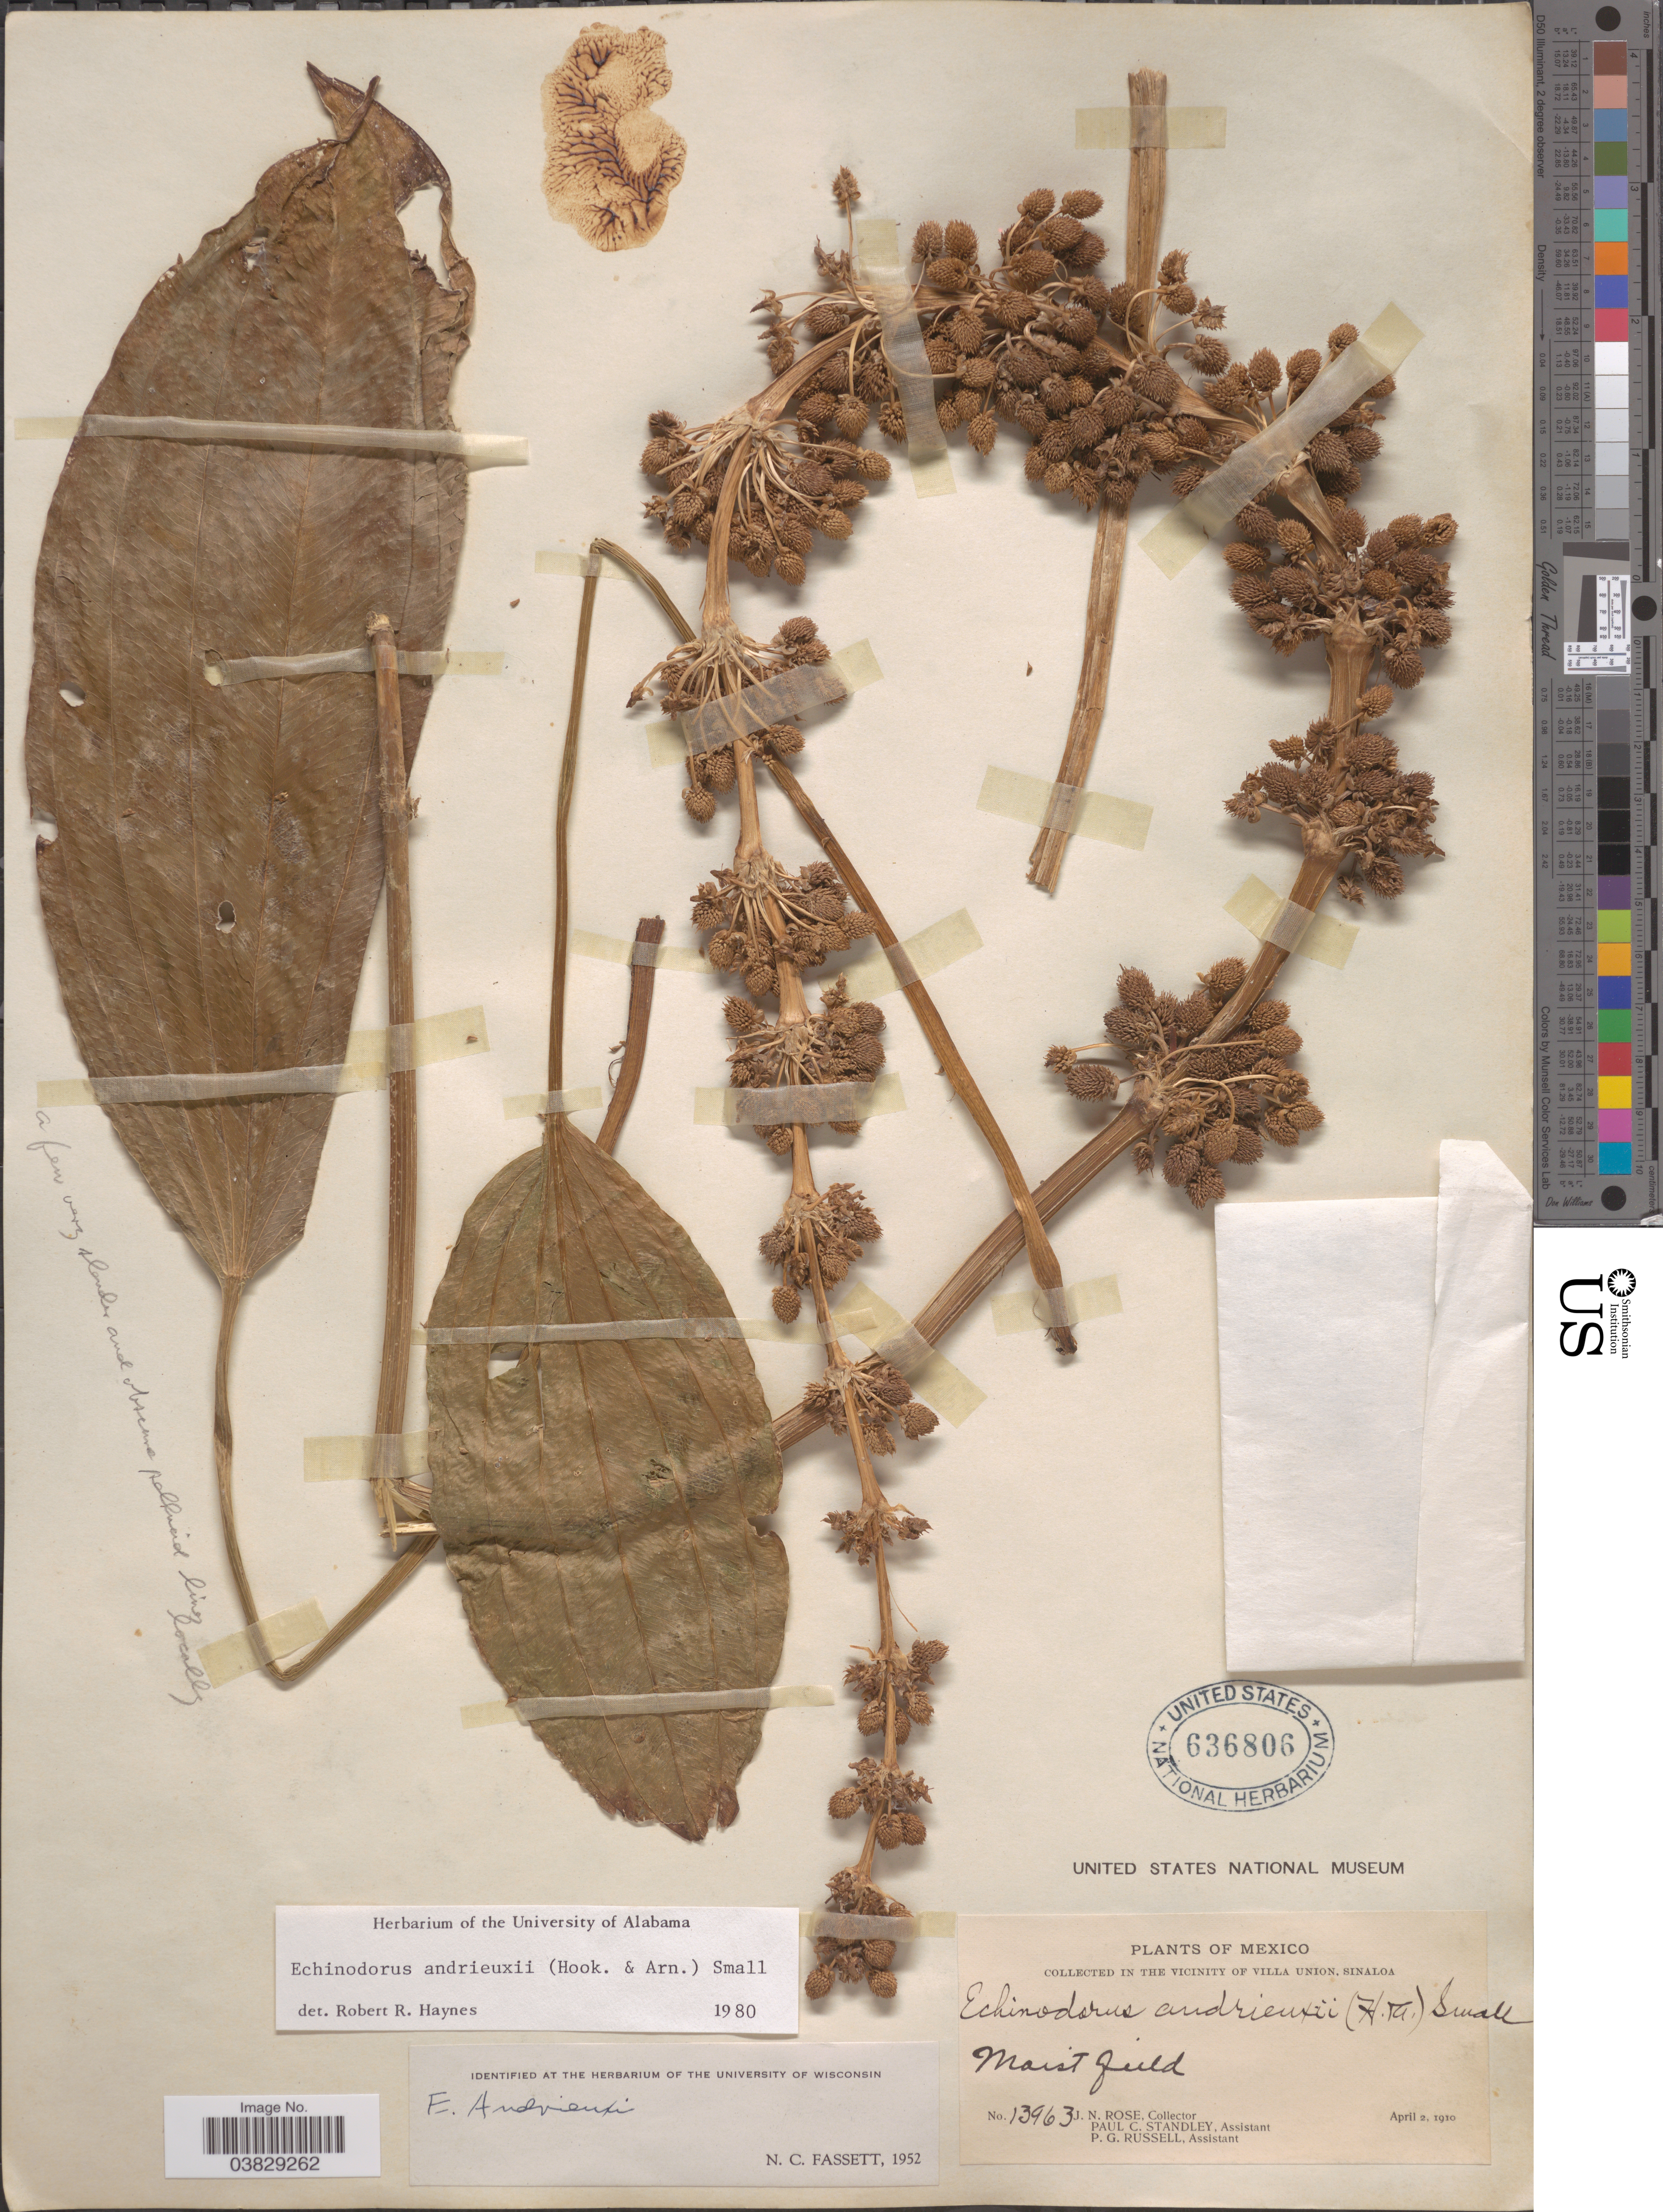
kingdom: Plantae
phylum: Tracheophyta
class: Liliopsida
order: Alismatales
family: Alismataceae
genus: Echinodorus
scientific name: Echinodorus andrieuxii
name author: (Hook. & Arn.) Small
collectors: J. N. Rose, P. C. Standley & P. G. Russell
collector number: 13963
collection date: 1910-04-02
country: Mexico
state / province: Sinaloa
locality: Vicinity of Villa Union. Moist field.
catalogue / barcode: US 636806